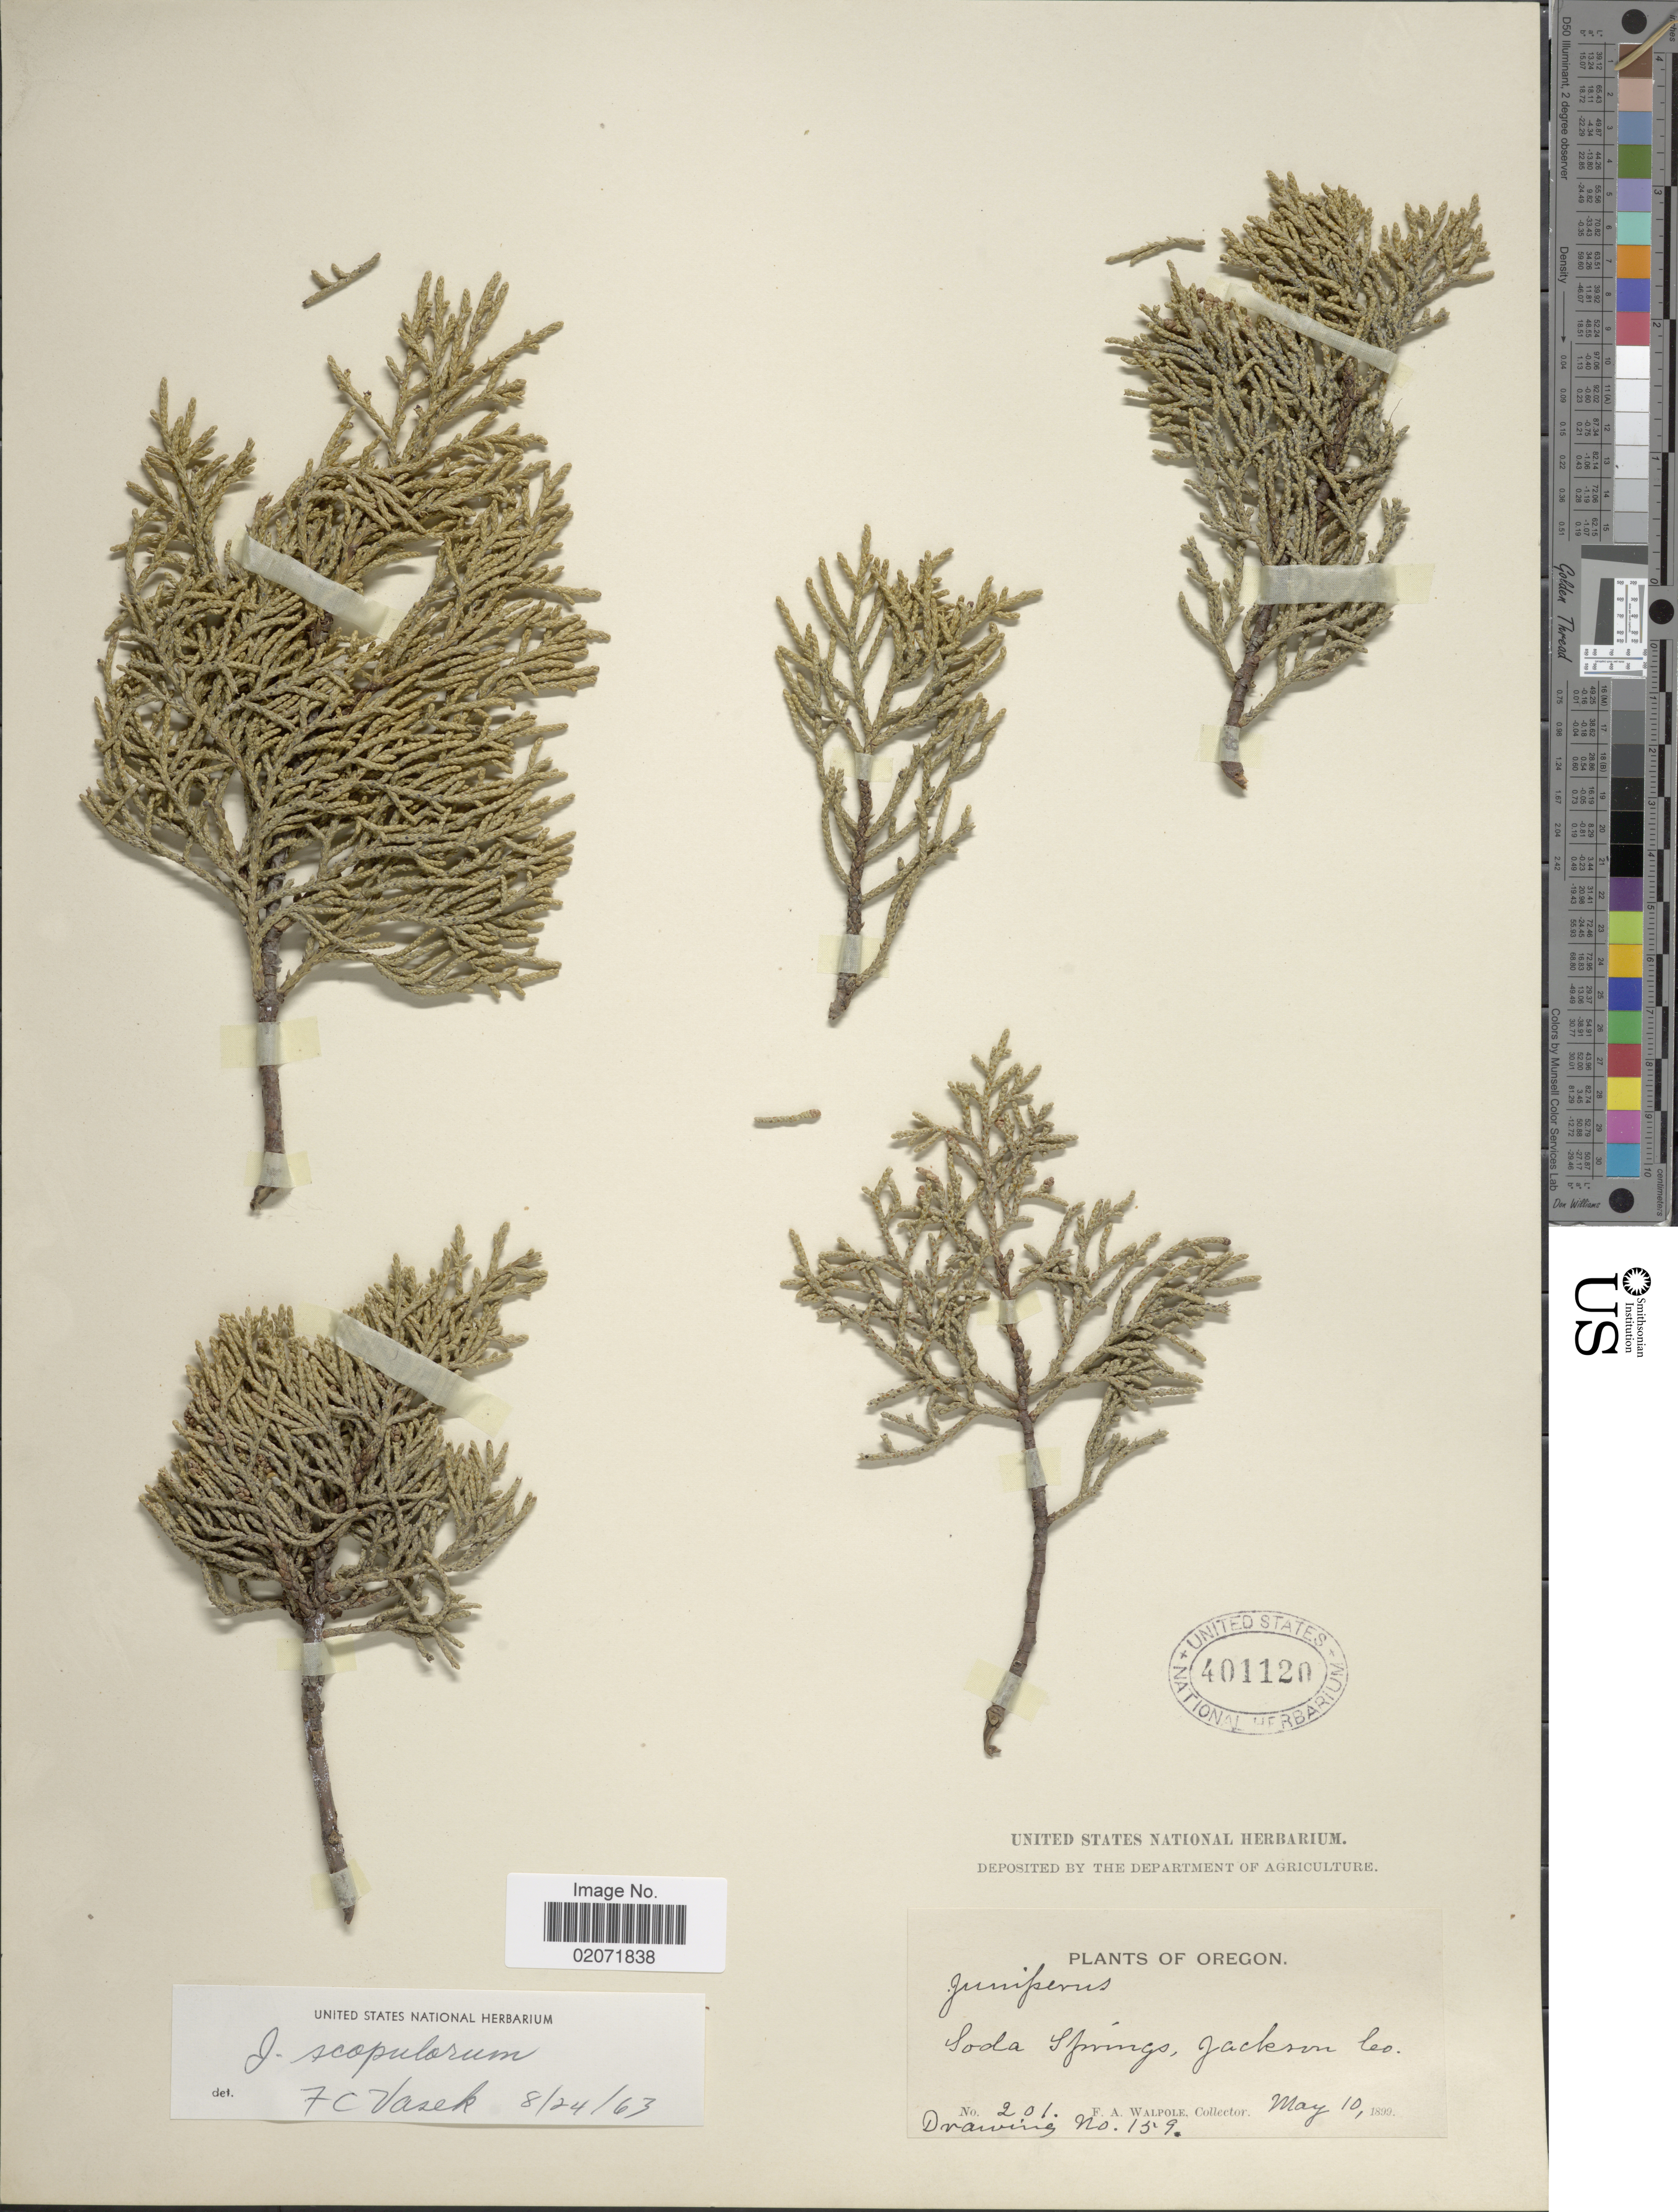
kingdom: Plantae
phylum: Tracheophyta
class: Pinopsida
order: Pinales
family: Cupressaceae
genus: Juniperus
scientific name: Juniperus scopulorum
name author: Sarg.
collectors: F. Walpole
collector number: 201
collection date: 1899-05-10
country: United States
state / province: Oregon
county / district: Jackson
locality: Soda Springs, Jackson Co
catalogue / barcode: US 401120